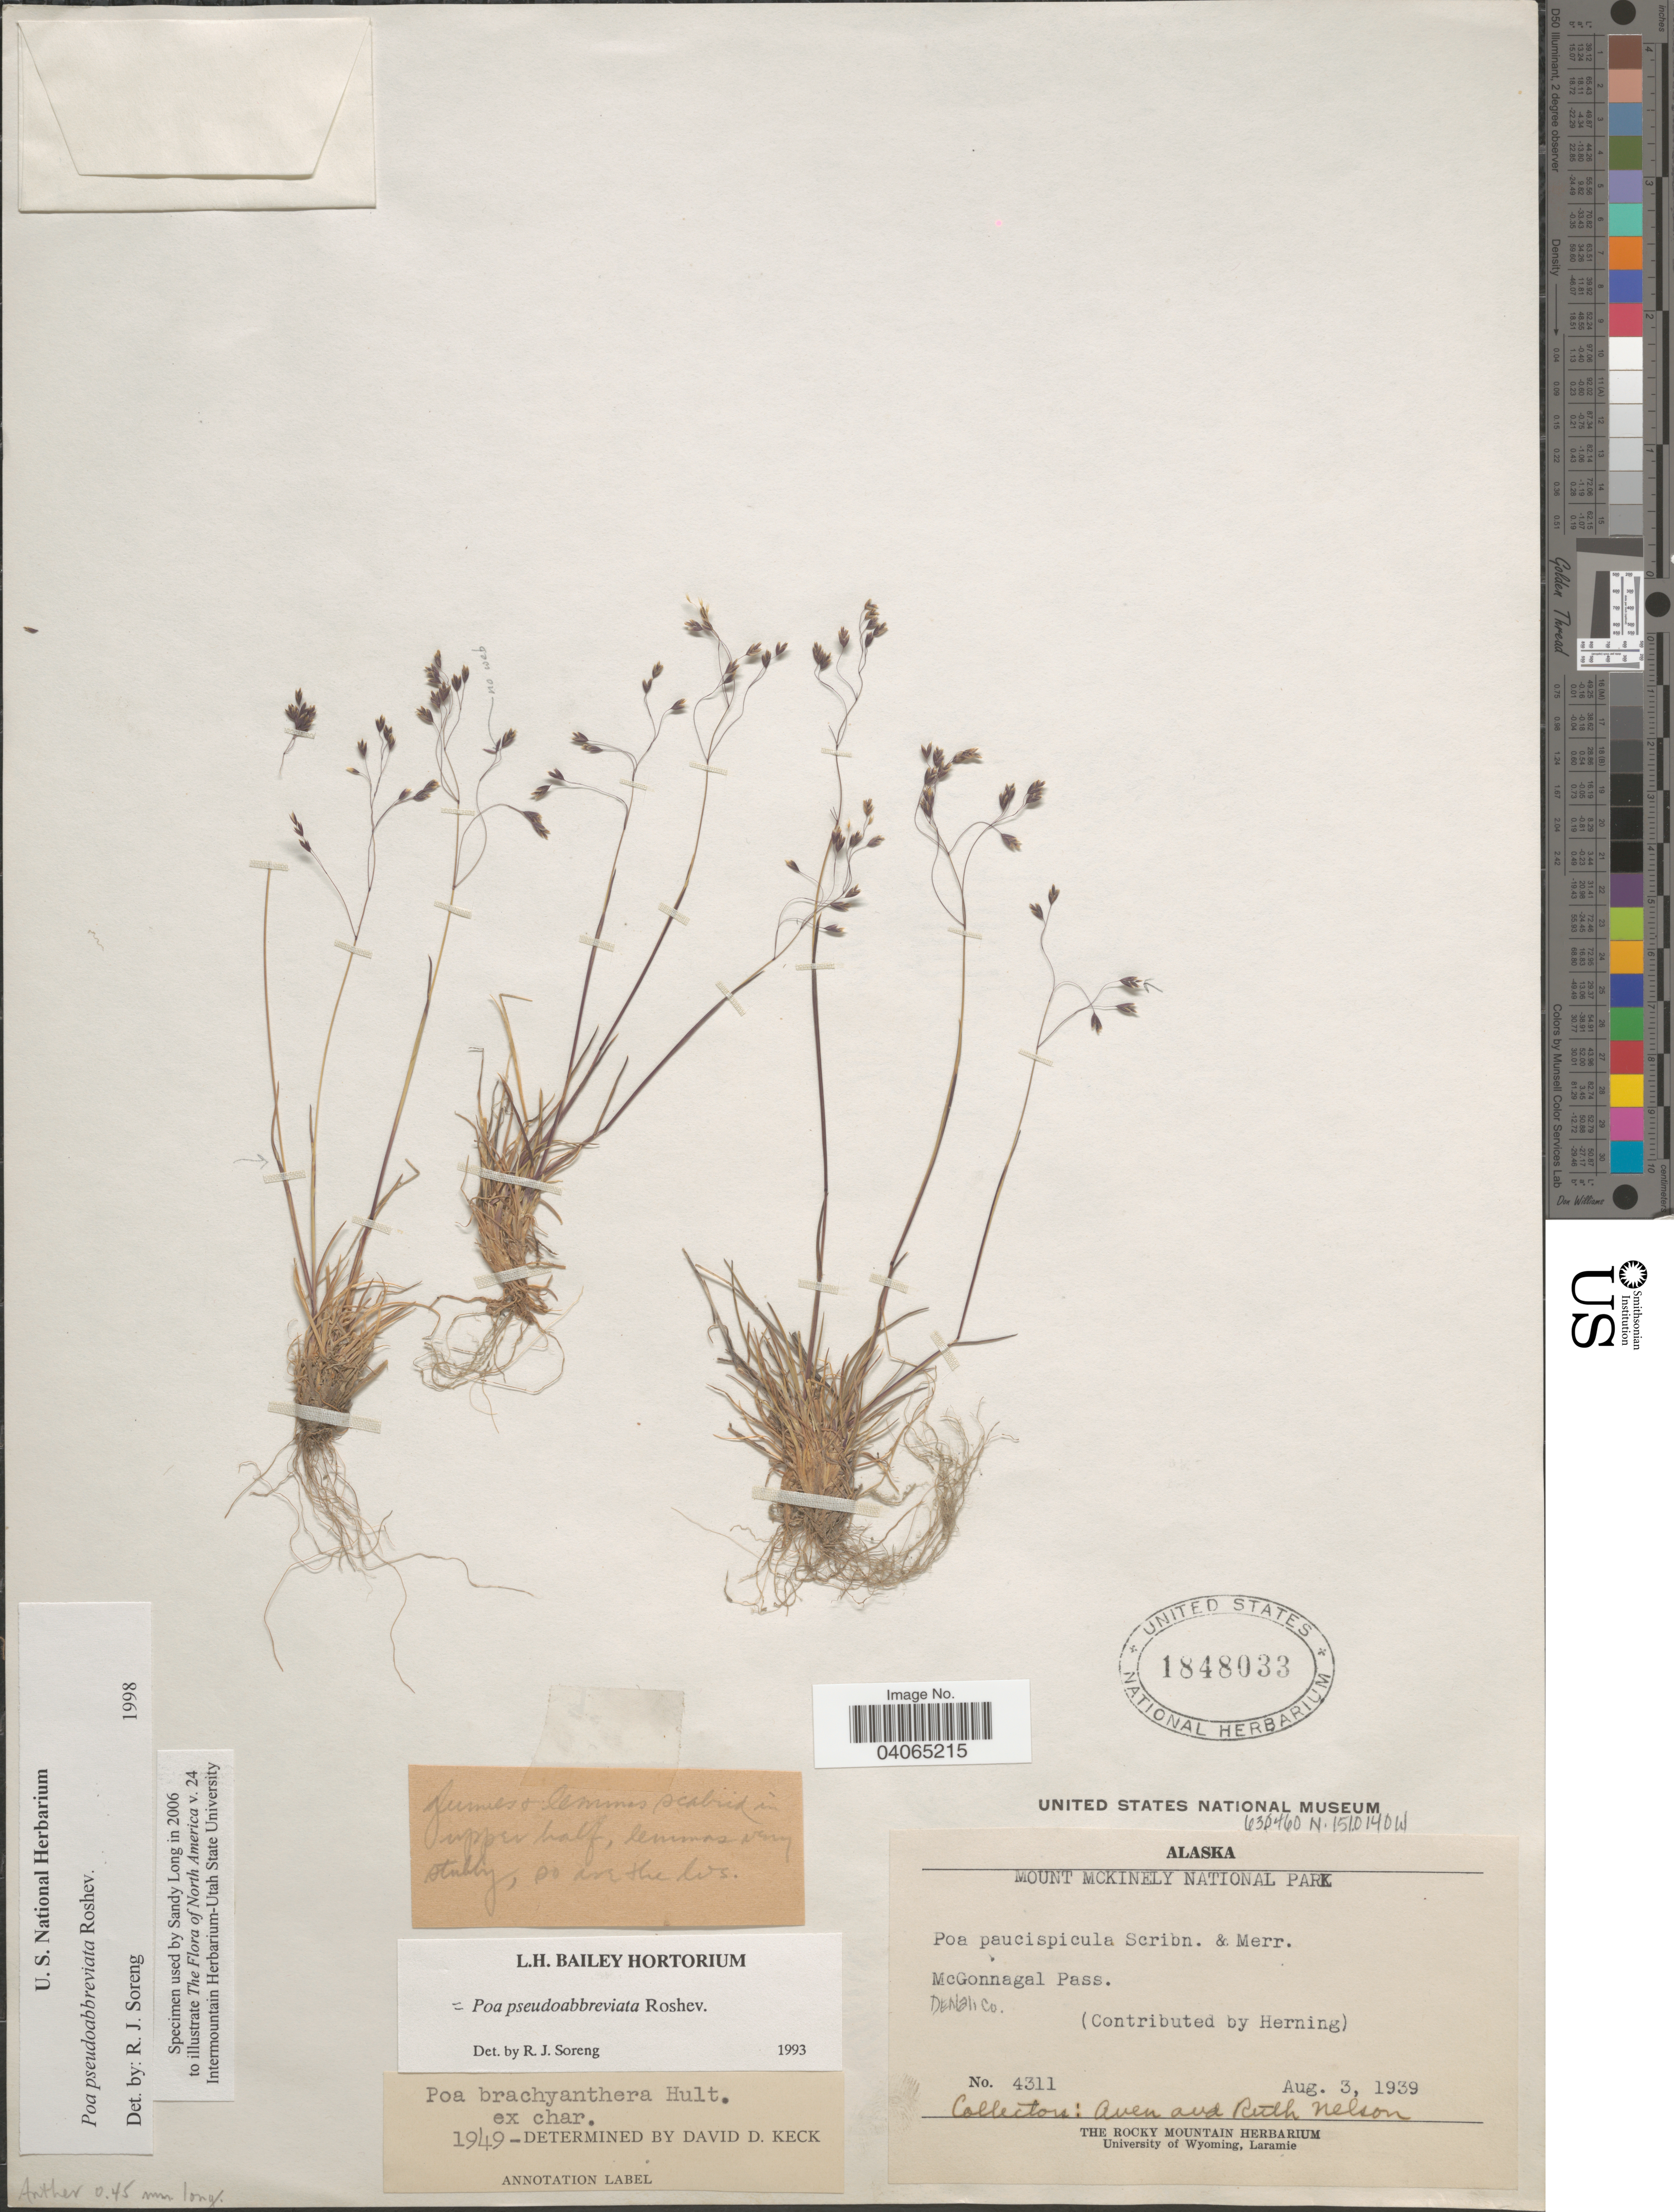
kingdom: Plantae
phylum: Tracheophyta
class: Liliopsida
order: Poales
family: Poaceae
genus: Poa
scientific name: Poa pseudoabbreviata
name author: Roshev.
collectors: A. Nelson & R. A. Nelson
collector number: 4311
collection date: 1939-08-03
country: United States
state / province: Alaska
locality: Mount Mckinely National Park. McGonnagal Pass. Denali Co.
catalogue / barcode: US 1848033